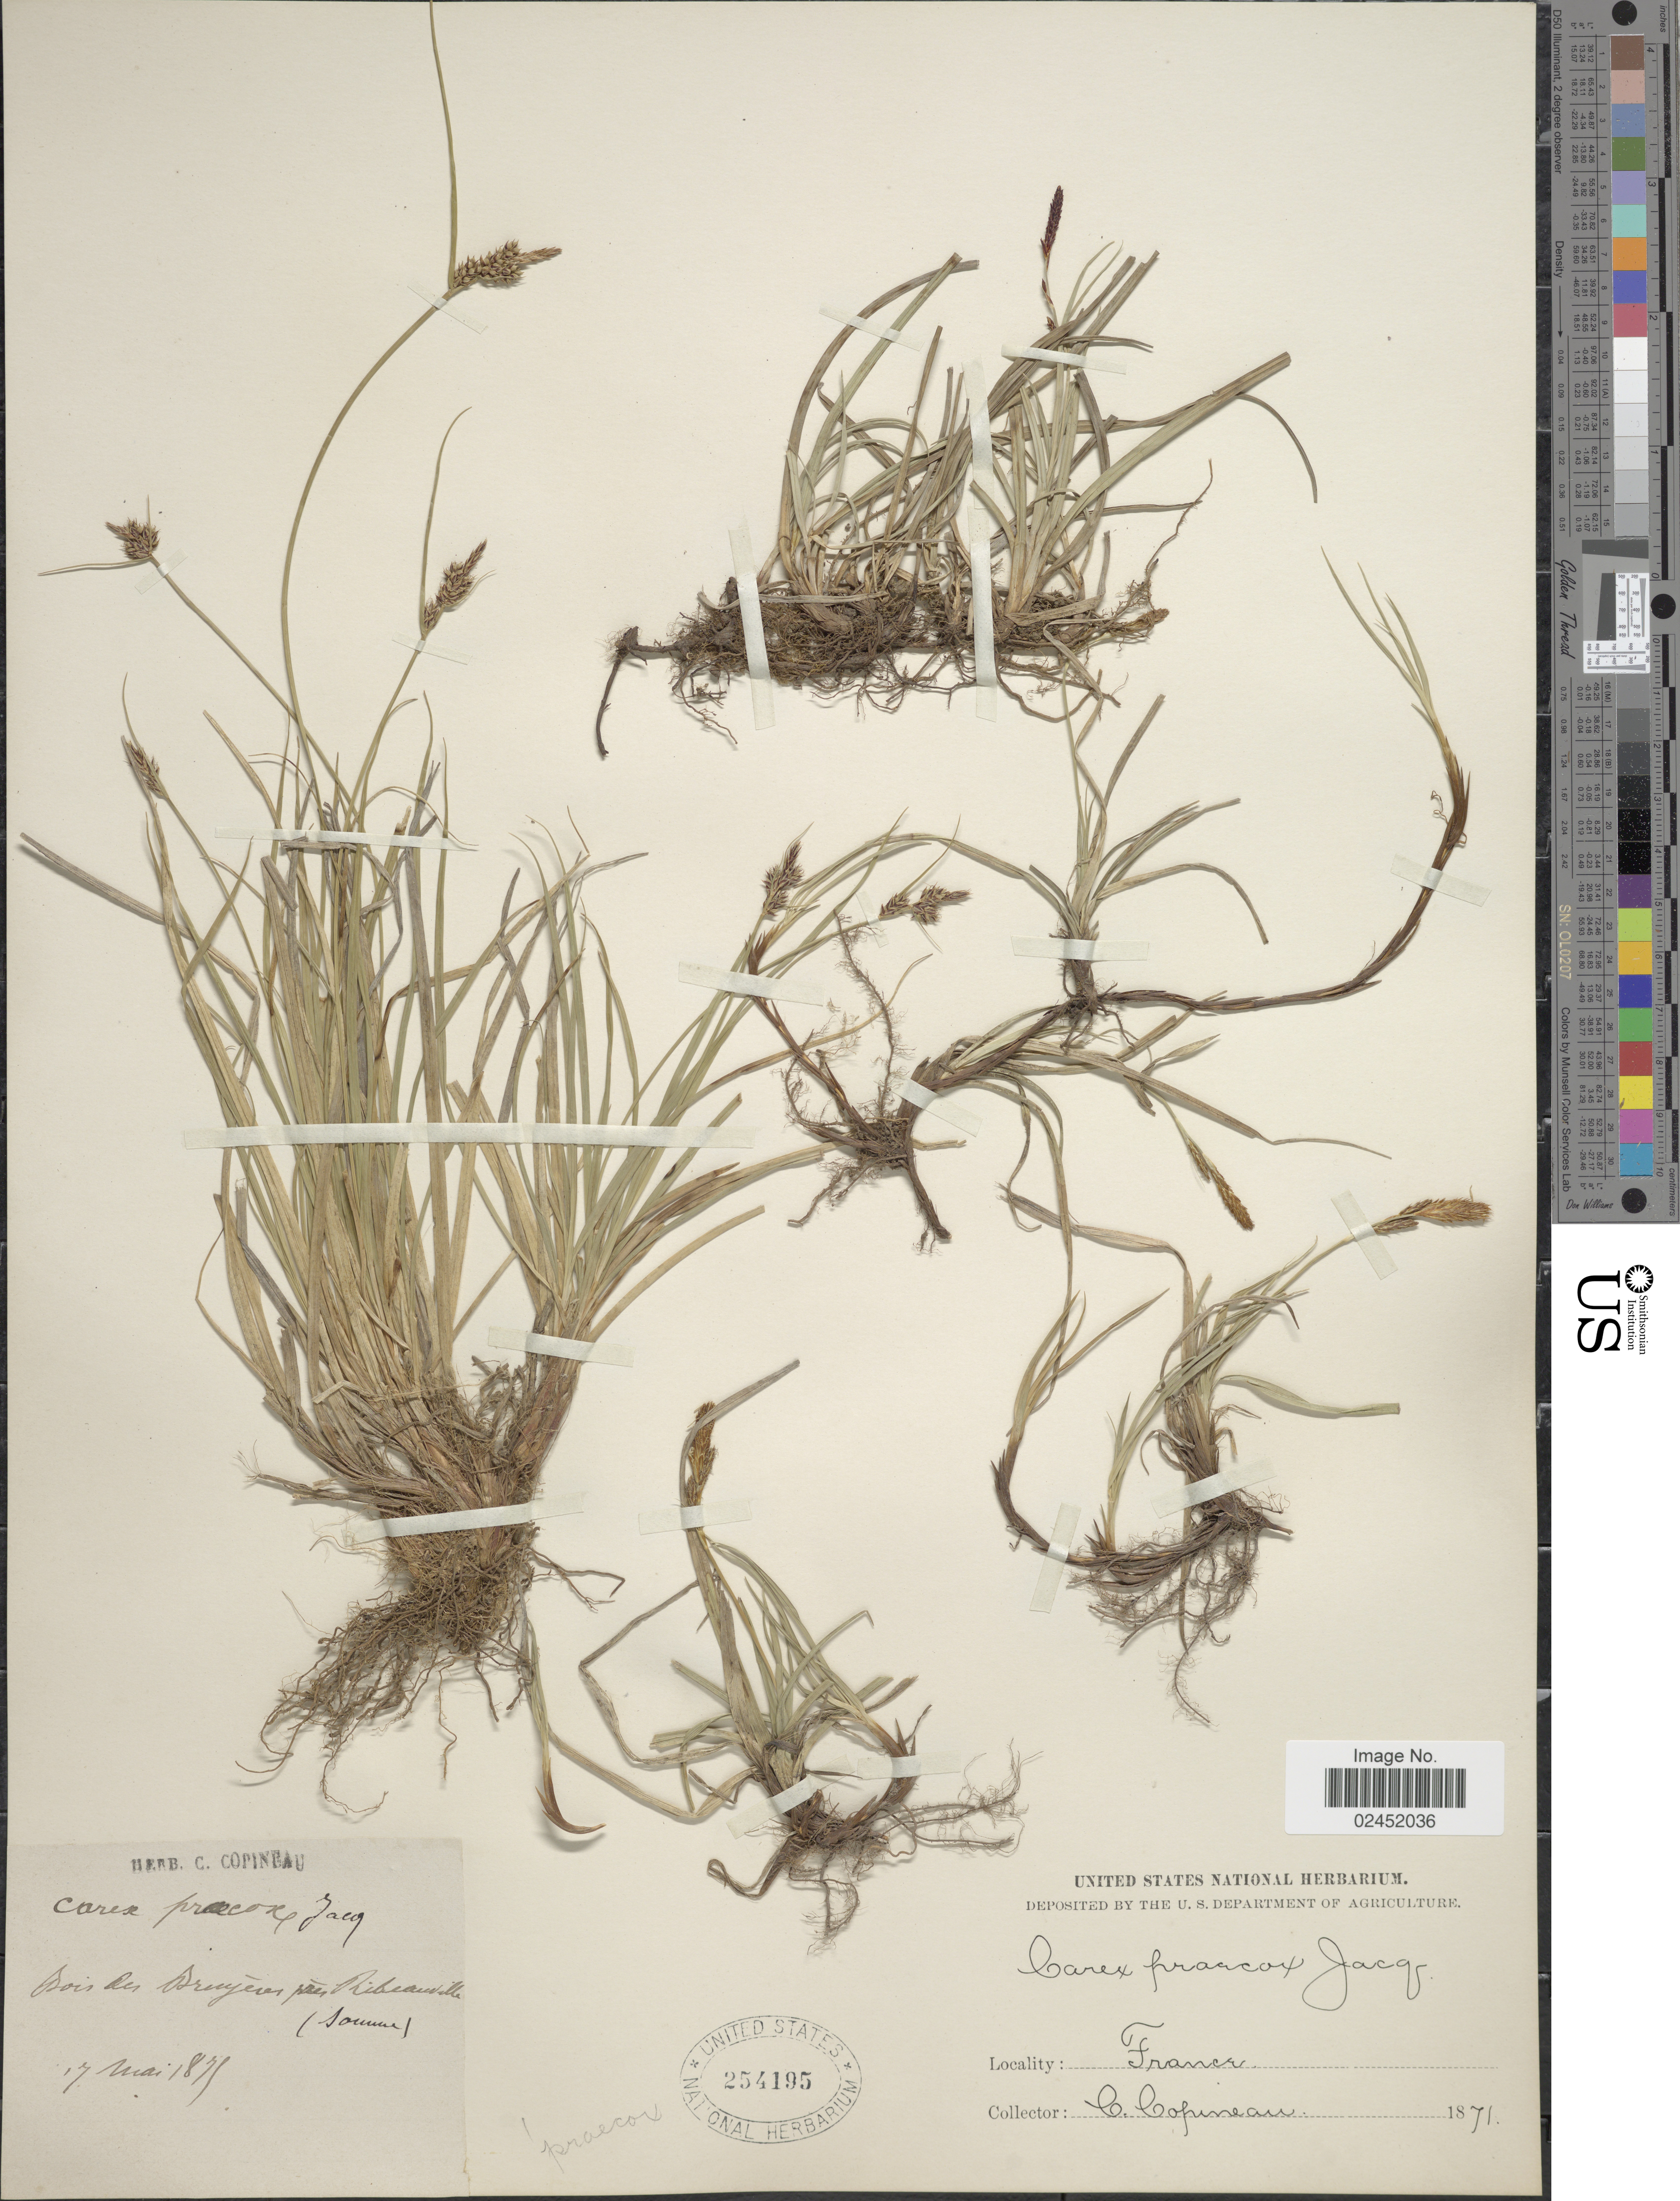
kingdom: Plantae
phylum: Tracheophyta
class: Liliopsida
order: Poales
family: Cyperaceae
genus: Carex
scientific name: Carex praecox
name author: Schreb.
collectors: C. Copineau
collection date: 1871-05-17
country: France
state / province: Hauts-de-France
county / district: Somme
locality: Bois des Bruyères près Ribeauville (Somme)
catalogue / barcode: US 254195